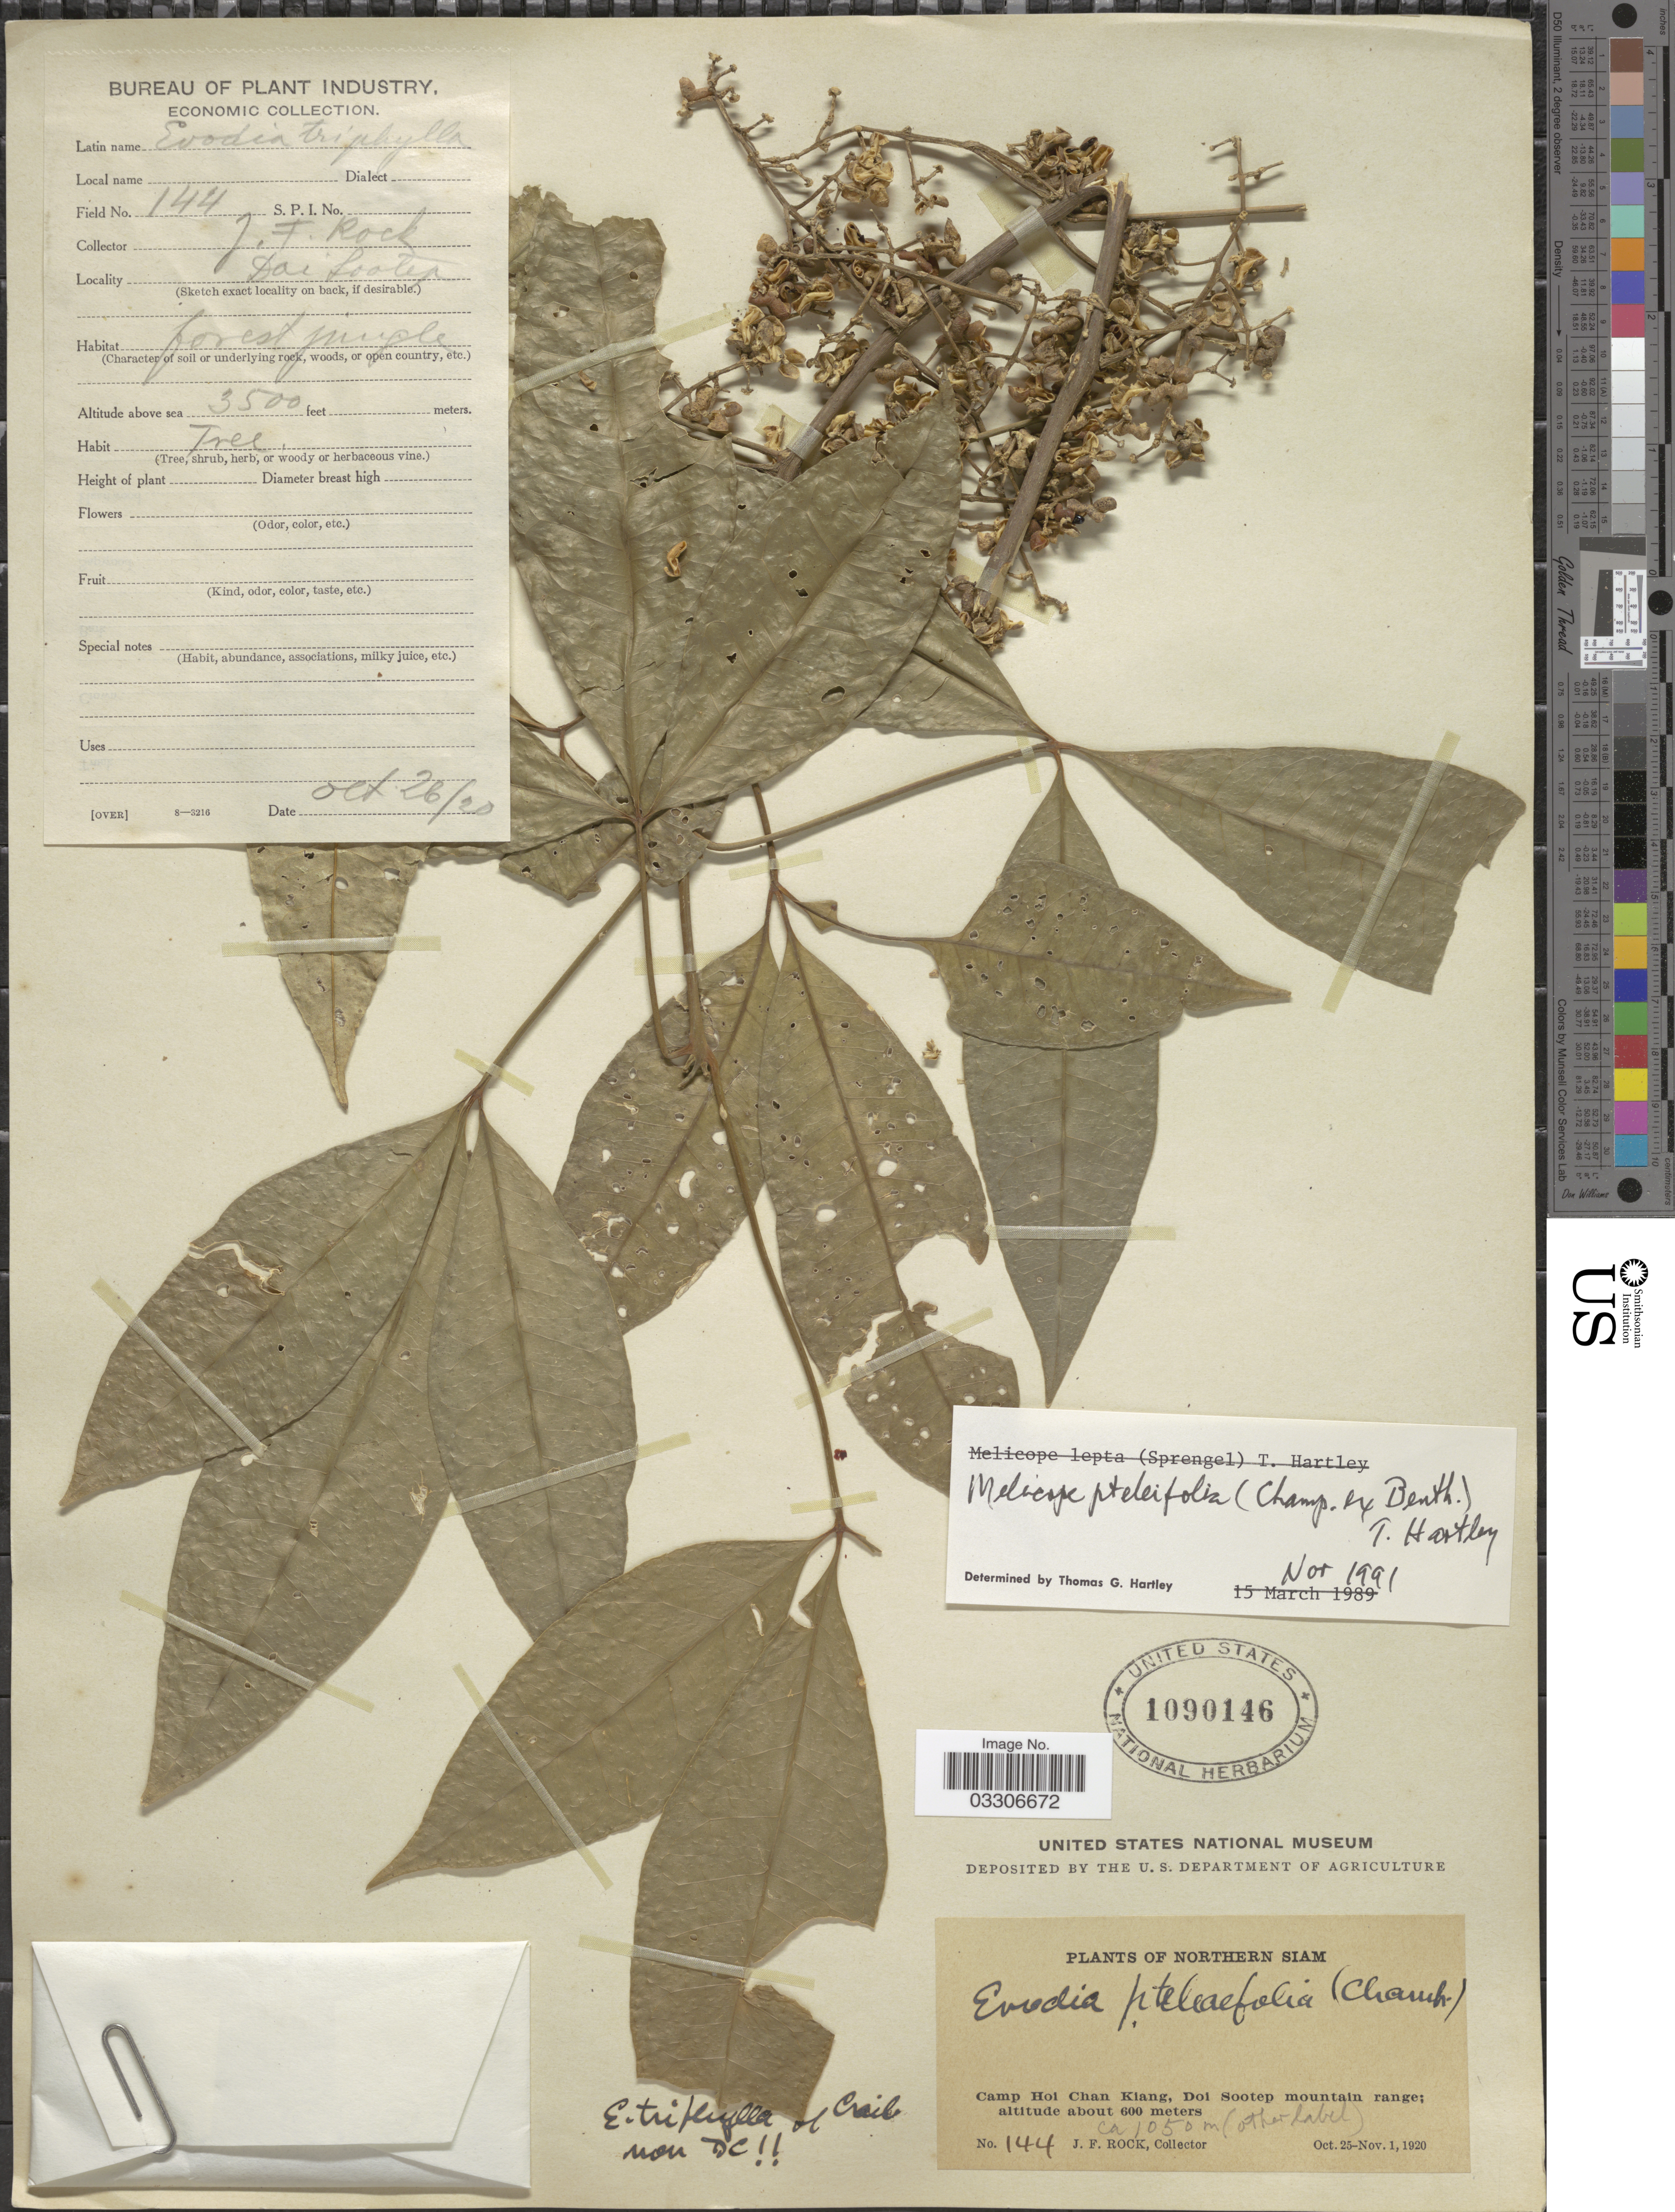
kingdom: Plantae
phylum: Tracheophyta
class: Magnoliopsida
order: Sapindales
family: Rutaceae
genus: Melicope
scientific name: Melicope pteleifolia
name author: (Champ. ex Benth.) T.G. Hartley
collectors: J. Rock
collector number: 144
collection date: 1920-10-26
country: Thailand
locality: Northern Siam. Camp Hoi Chan Kiang, Doi Sootep mountain range.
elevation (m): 1067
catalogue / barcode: US 1090146